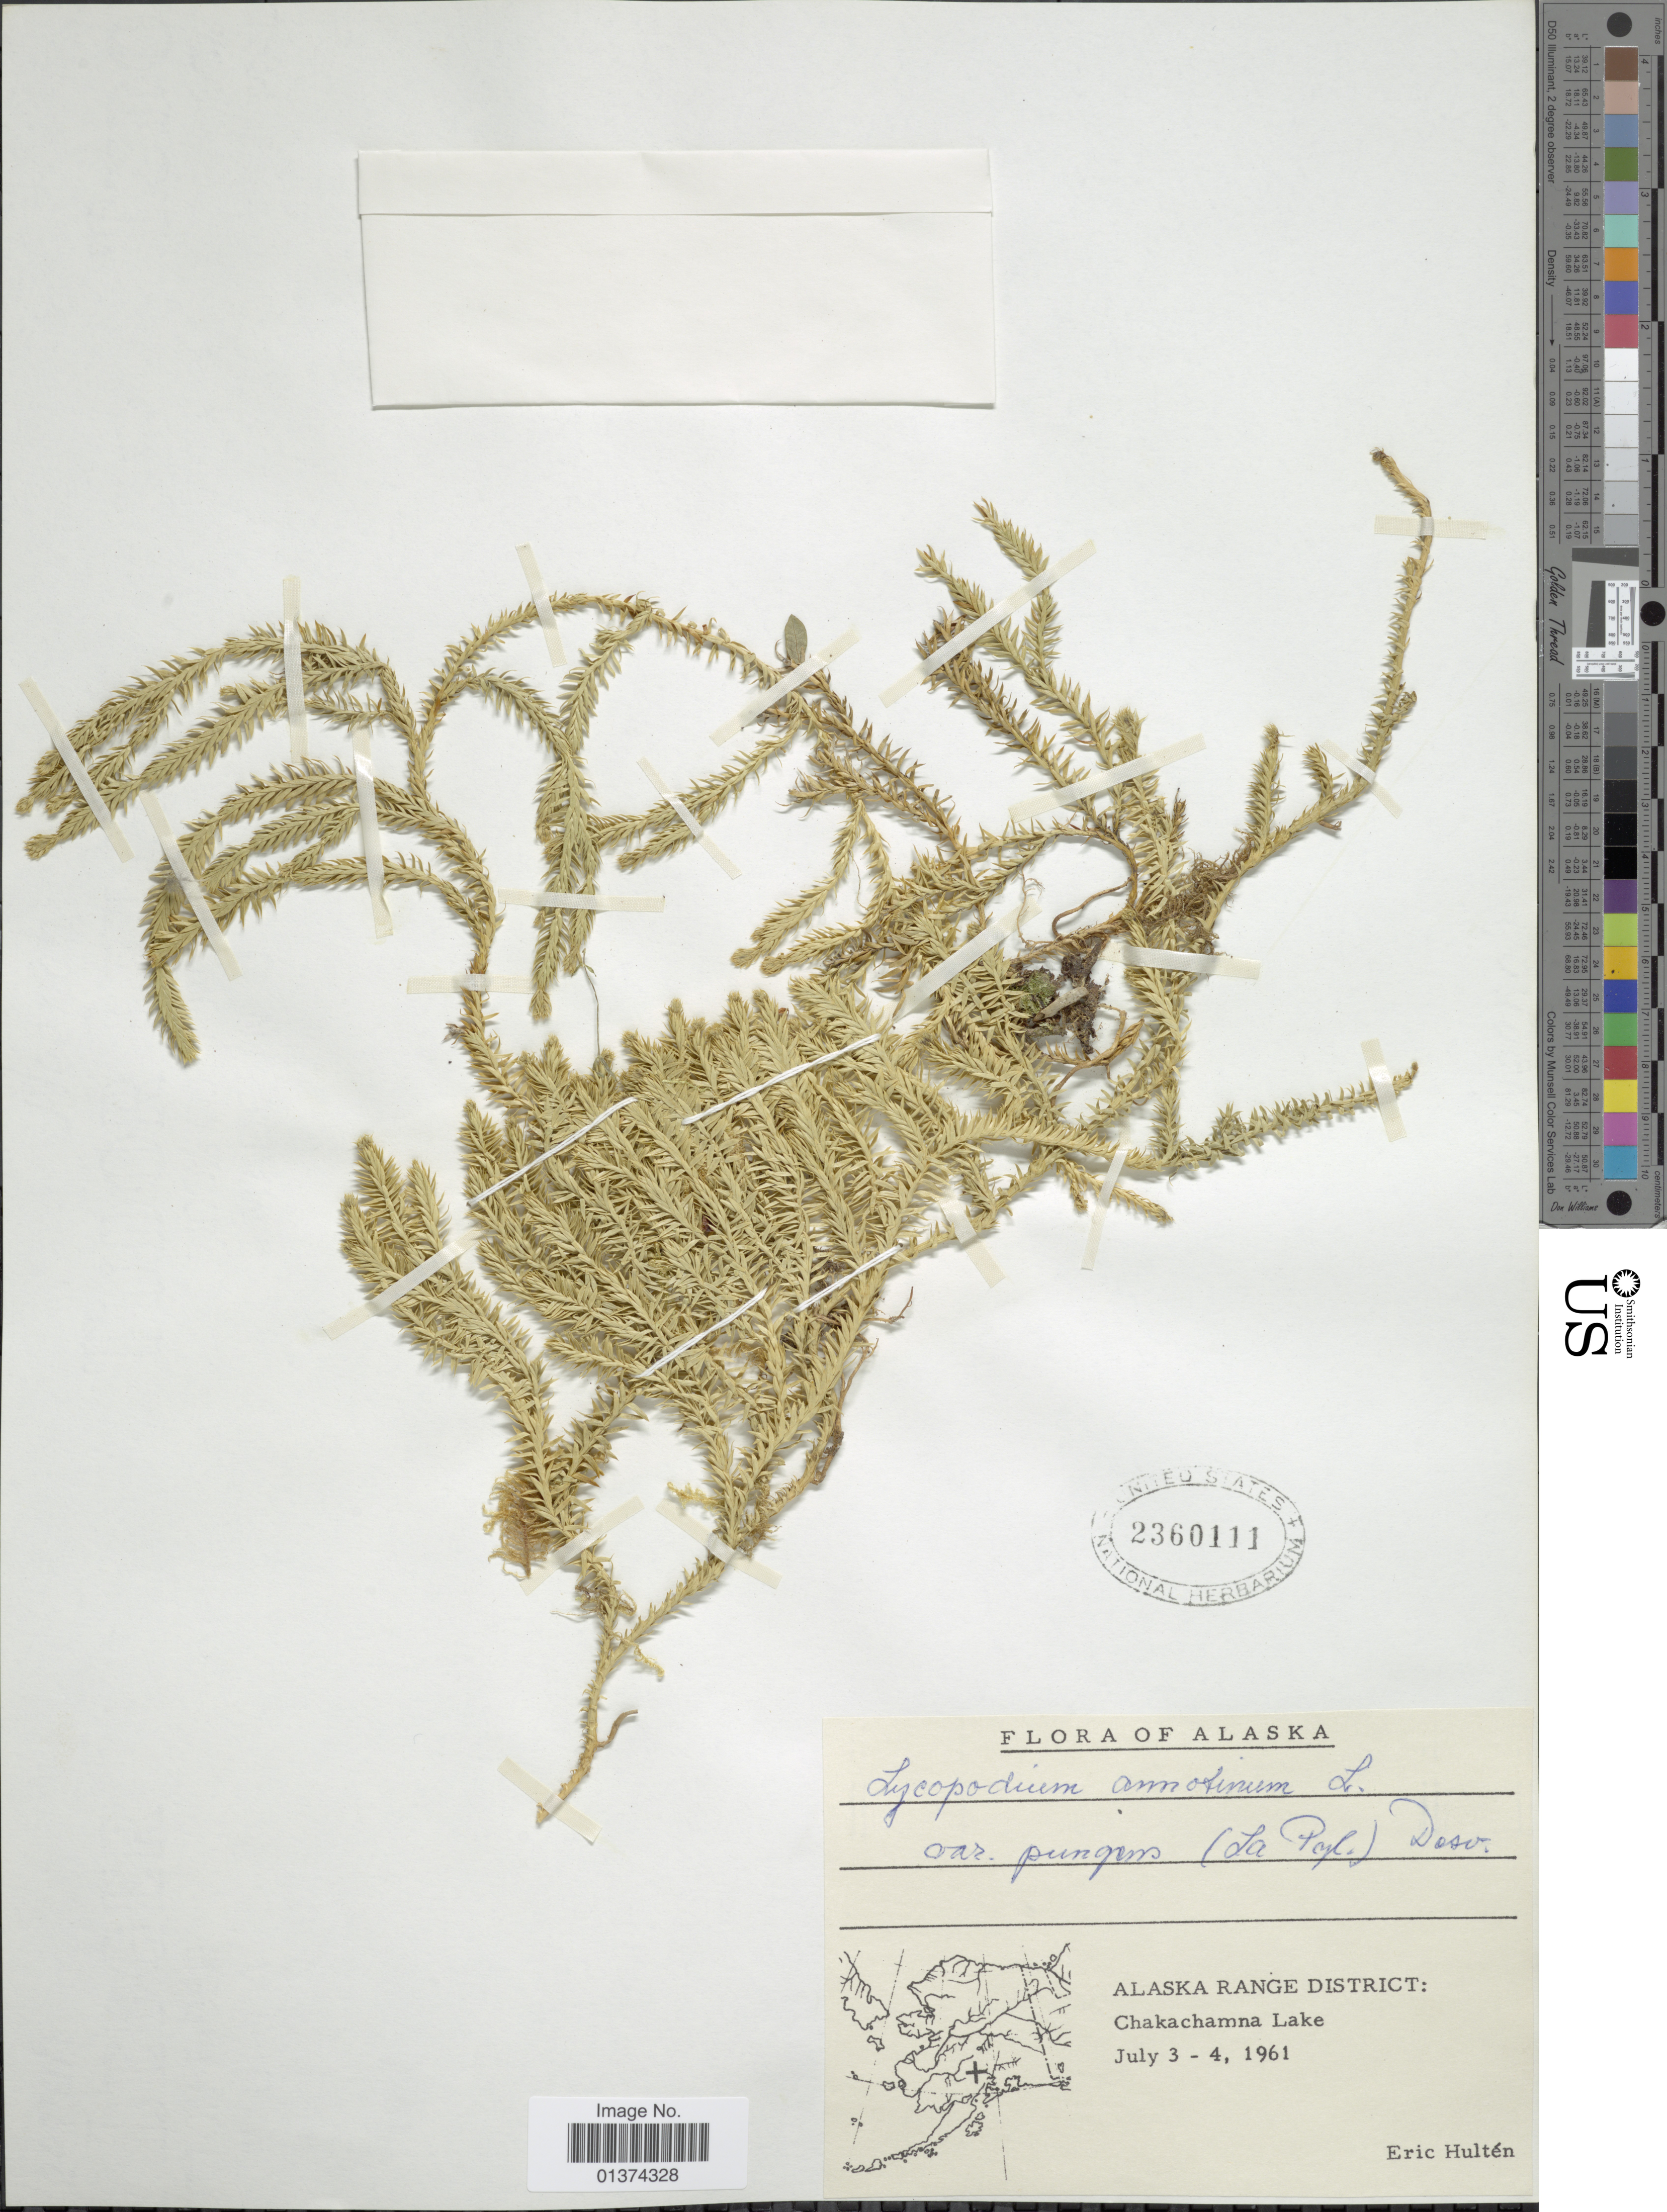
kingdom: Plantae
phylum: Tracheophyta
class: Lycopodiopsida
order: Lycopodiales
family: Lycopodiaceae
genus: Spinulum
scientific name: Spinulum annotinum subsp. annotinum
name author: (L.) A. Haines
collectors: E. G. Hultén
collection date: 1961-07-03/1961-07-04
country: United States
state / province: Alaska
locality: Alaska Range District: Chakachamna Lake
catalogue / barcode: US 2360111